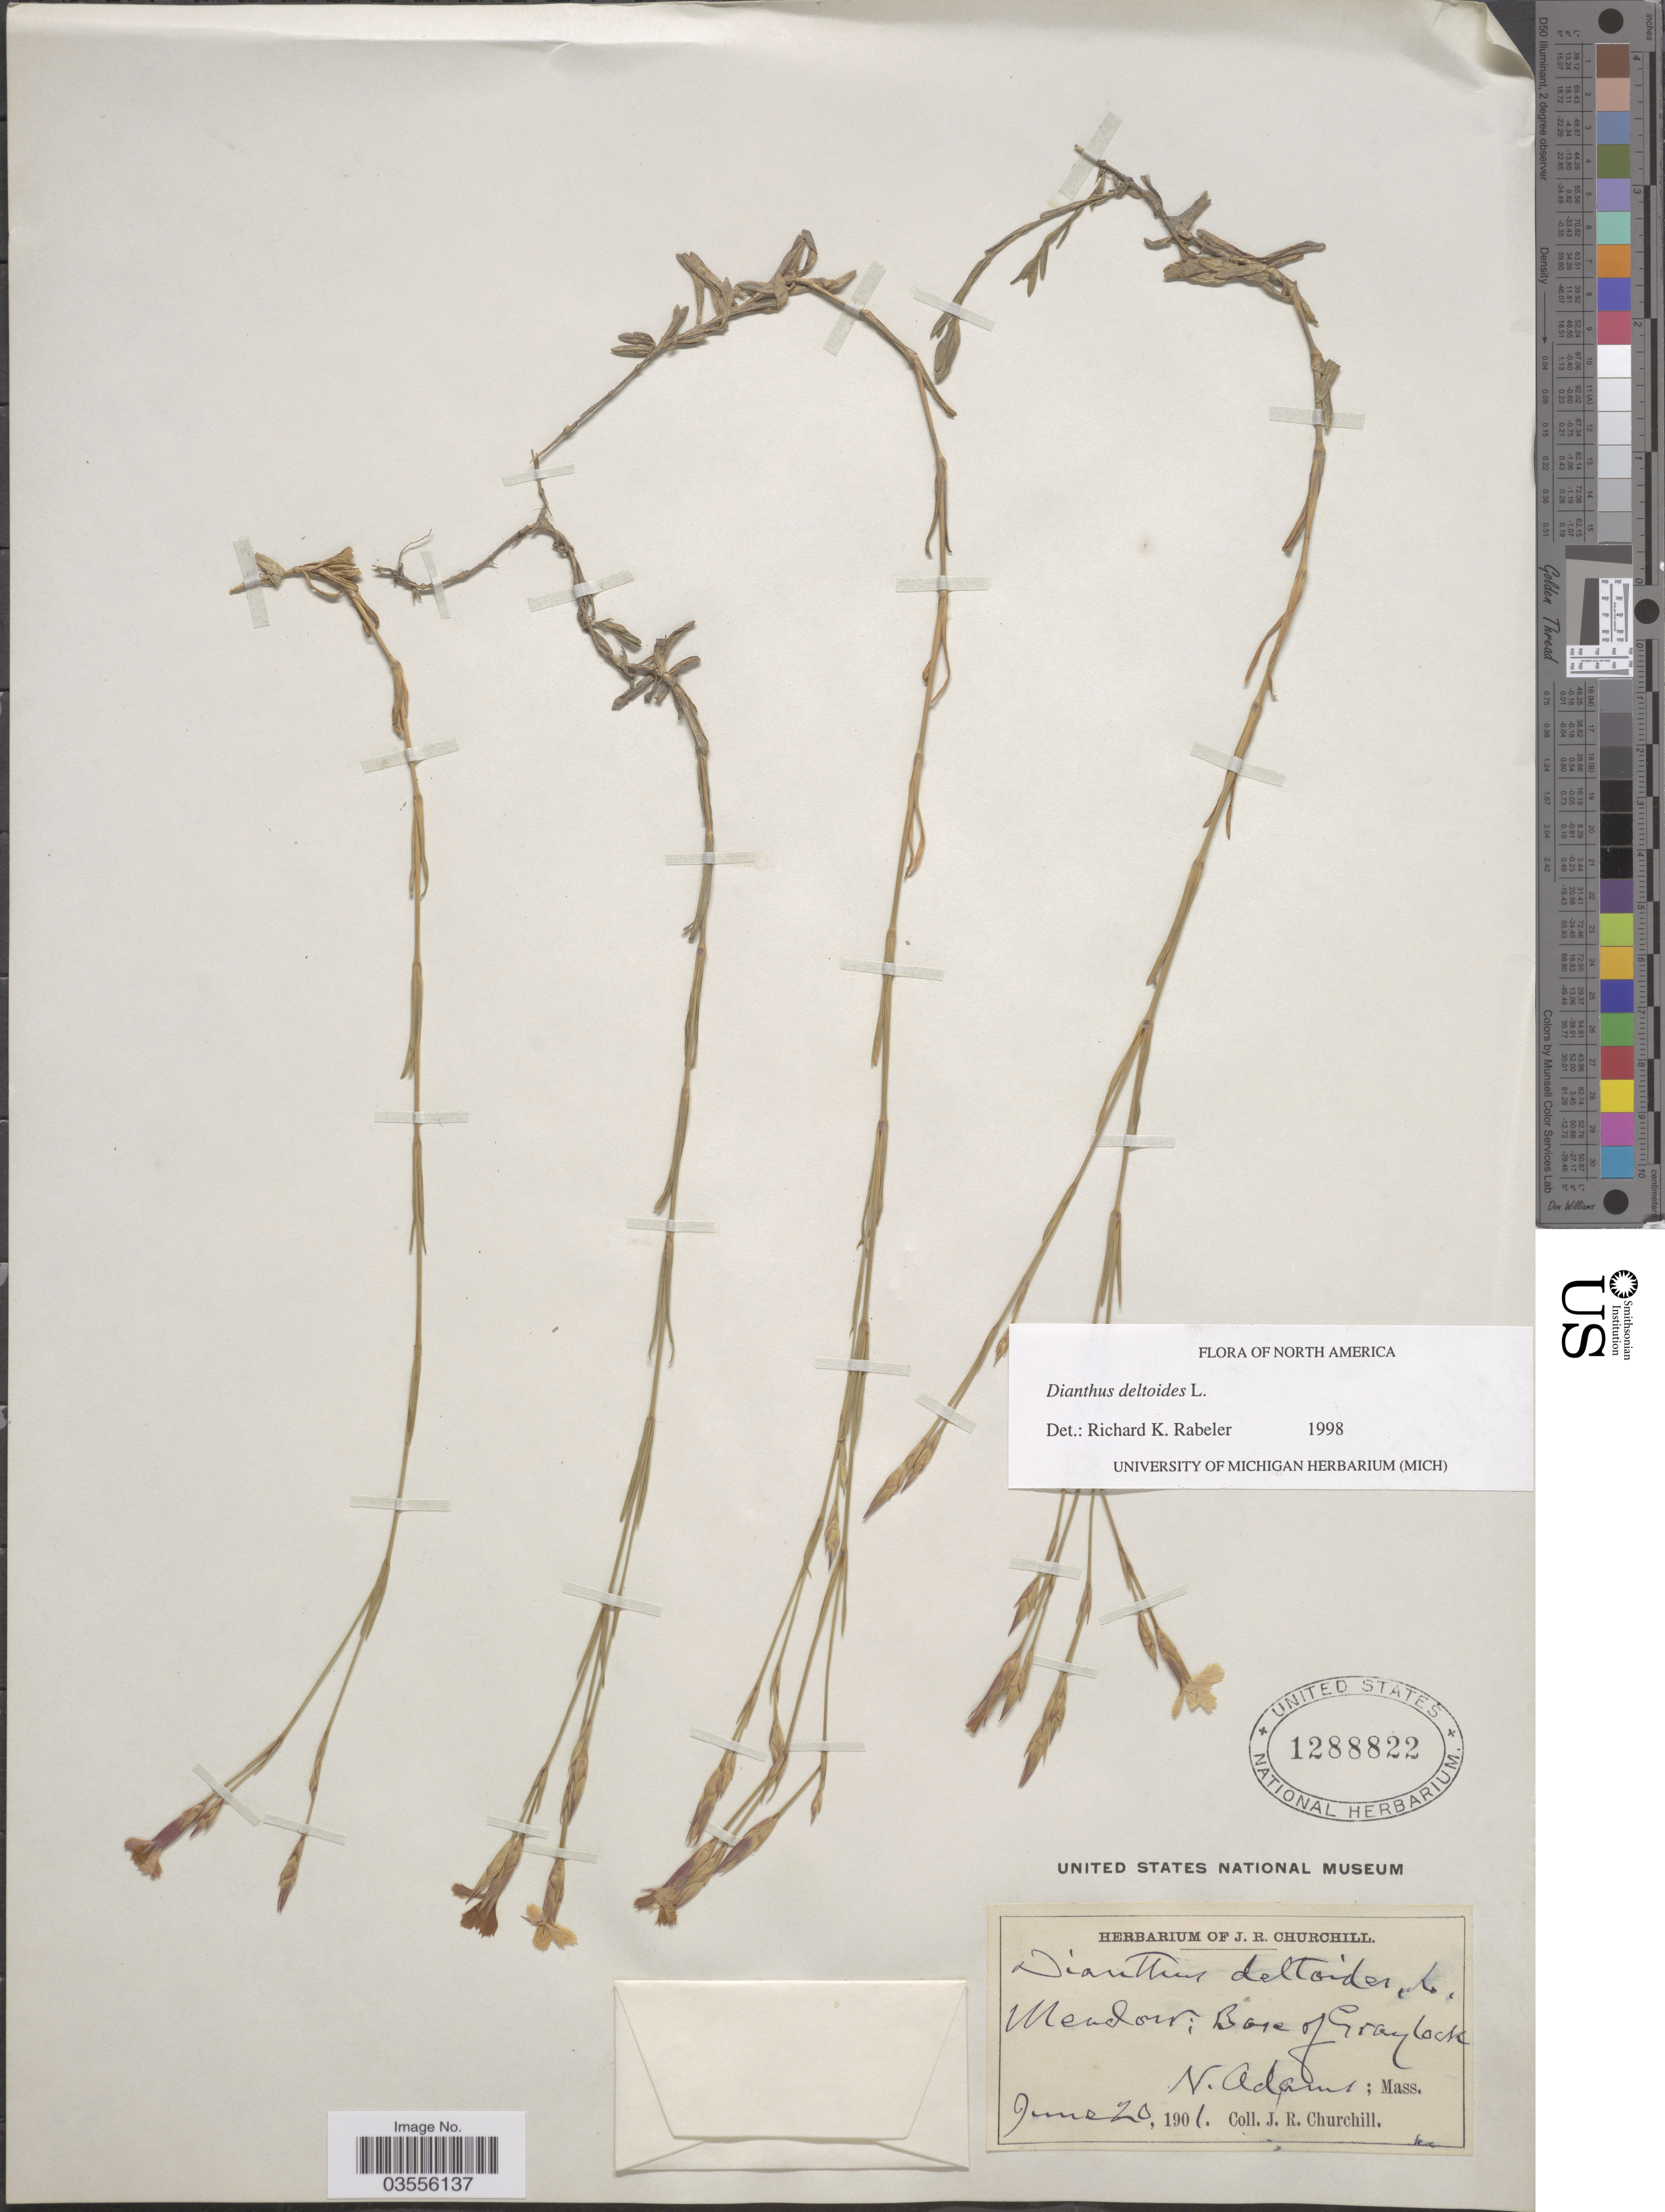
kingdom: Plantae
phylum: Tracheophyta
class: Magnoliopsida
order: Caryophyllales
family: Caryophyllaceae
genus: Dianthus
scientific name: Dianthus deltoides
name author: L.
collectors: J. Churchill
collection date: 1901-06-20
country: United States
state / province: Massachusetts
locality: Meadow; Base of Gray Lock, N. Adams.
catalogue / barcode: US 1288822